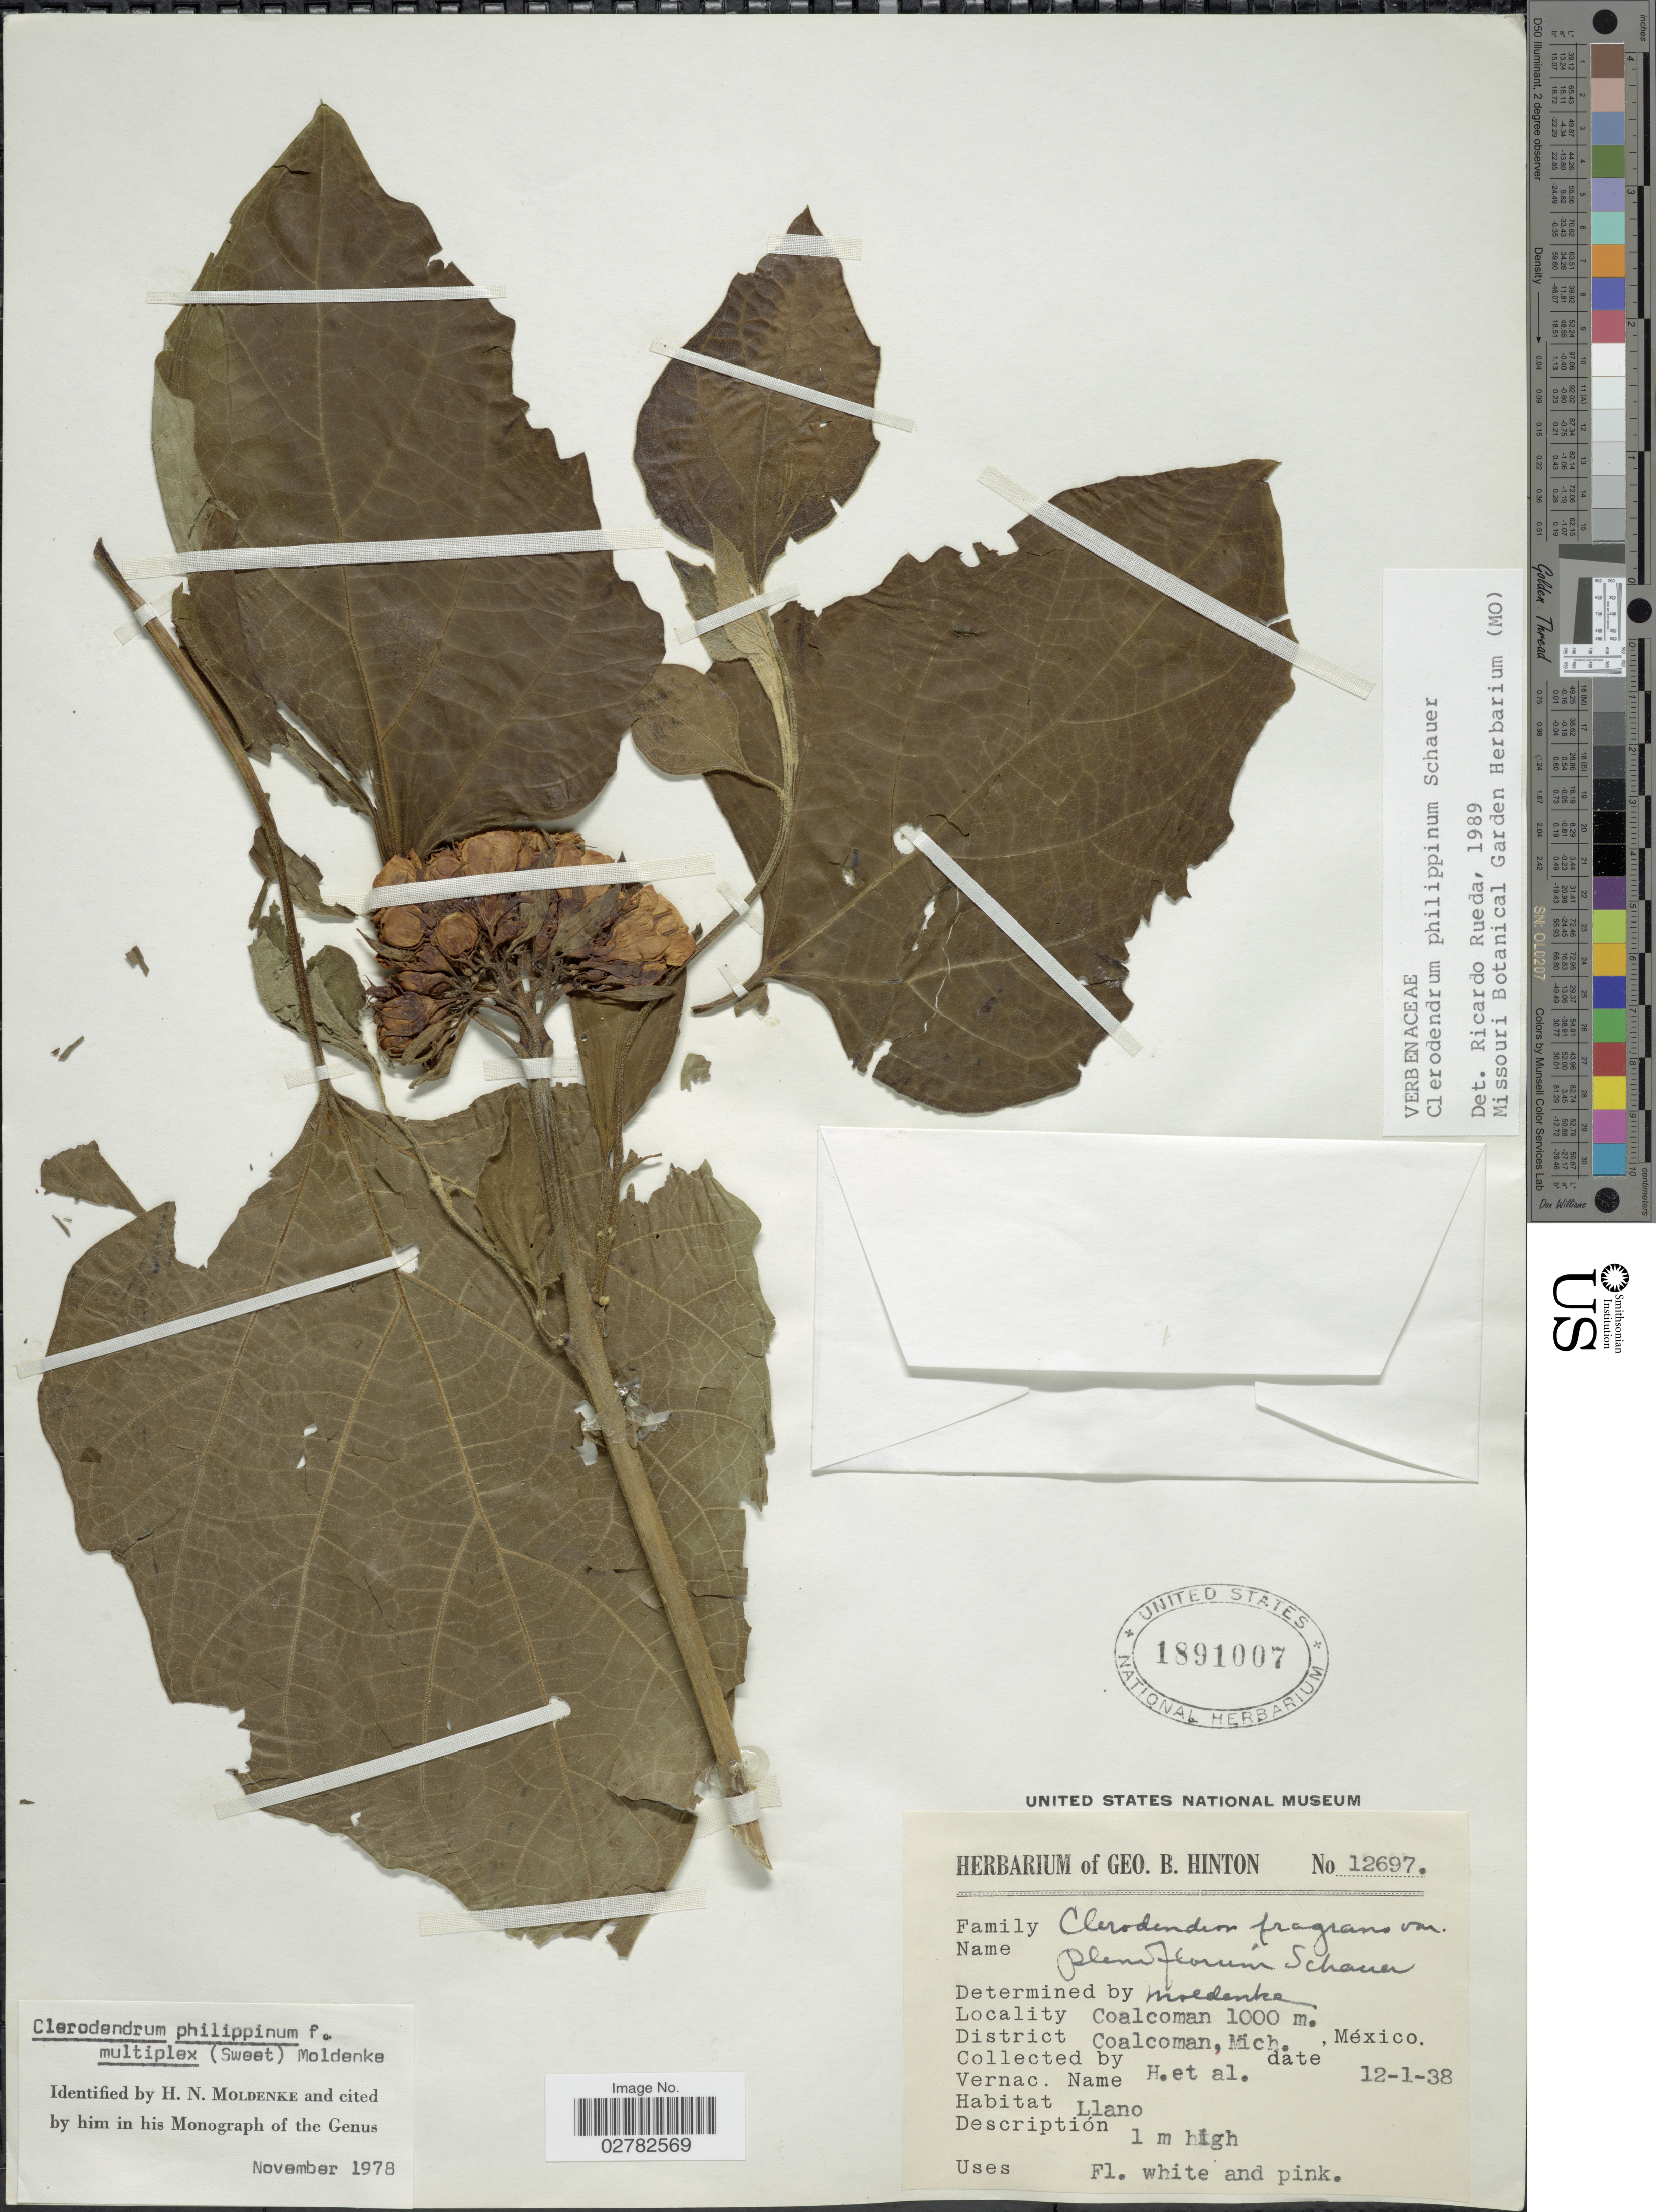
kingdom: Plantae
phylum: Tracheophyta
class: Magnoliopsida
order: Lamiales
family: Lamiaceae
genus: Clerodendrum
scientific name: Clerodendrum philippinense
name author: Elmer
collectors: G. B. Hinton & et al.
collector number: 12697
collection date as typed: Transcribed d/m/y: 12/1/38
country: Mexico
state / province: Michoacán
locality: Coalcoman. District Coalcoman.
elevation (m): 1000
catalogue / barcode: US 1891007